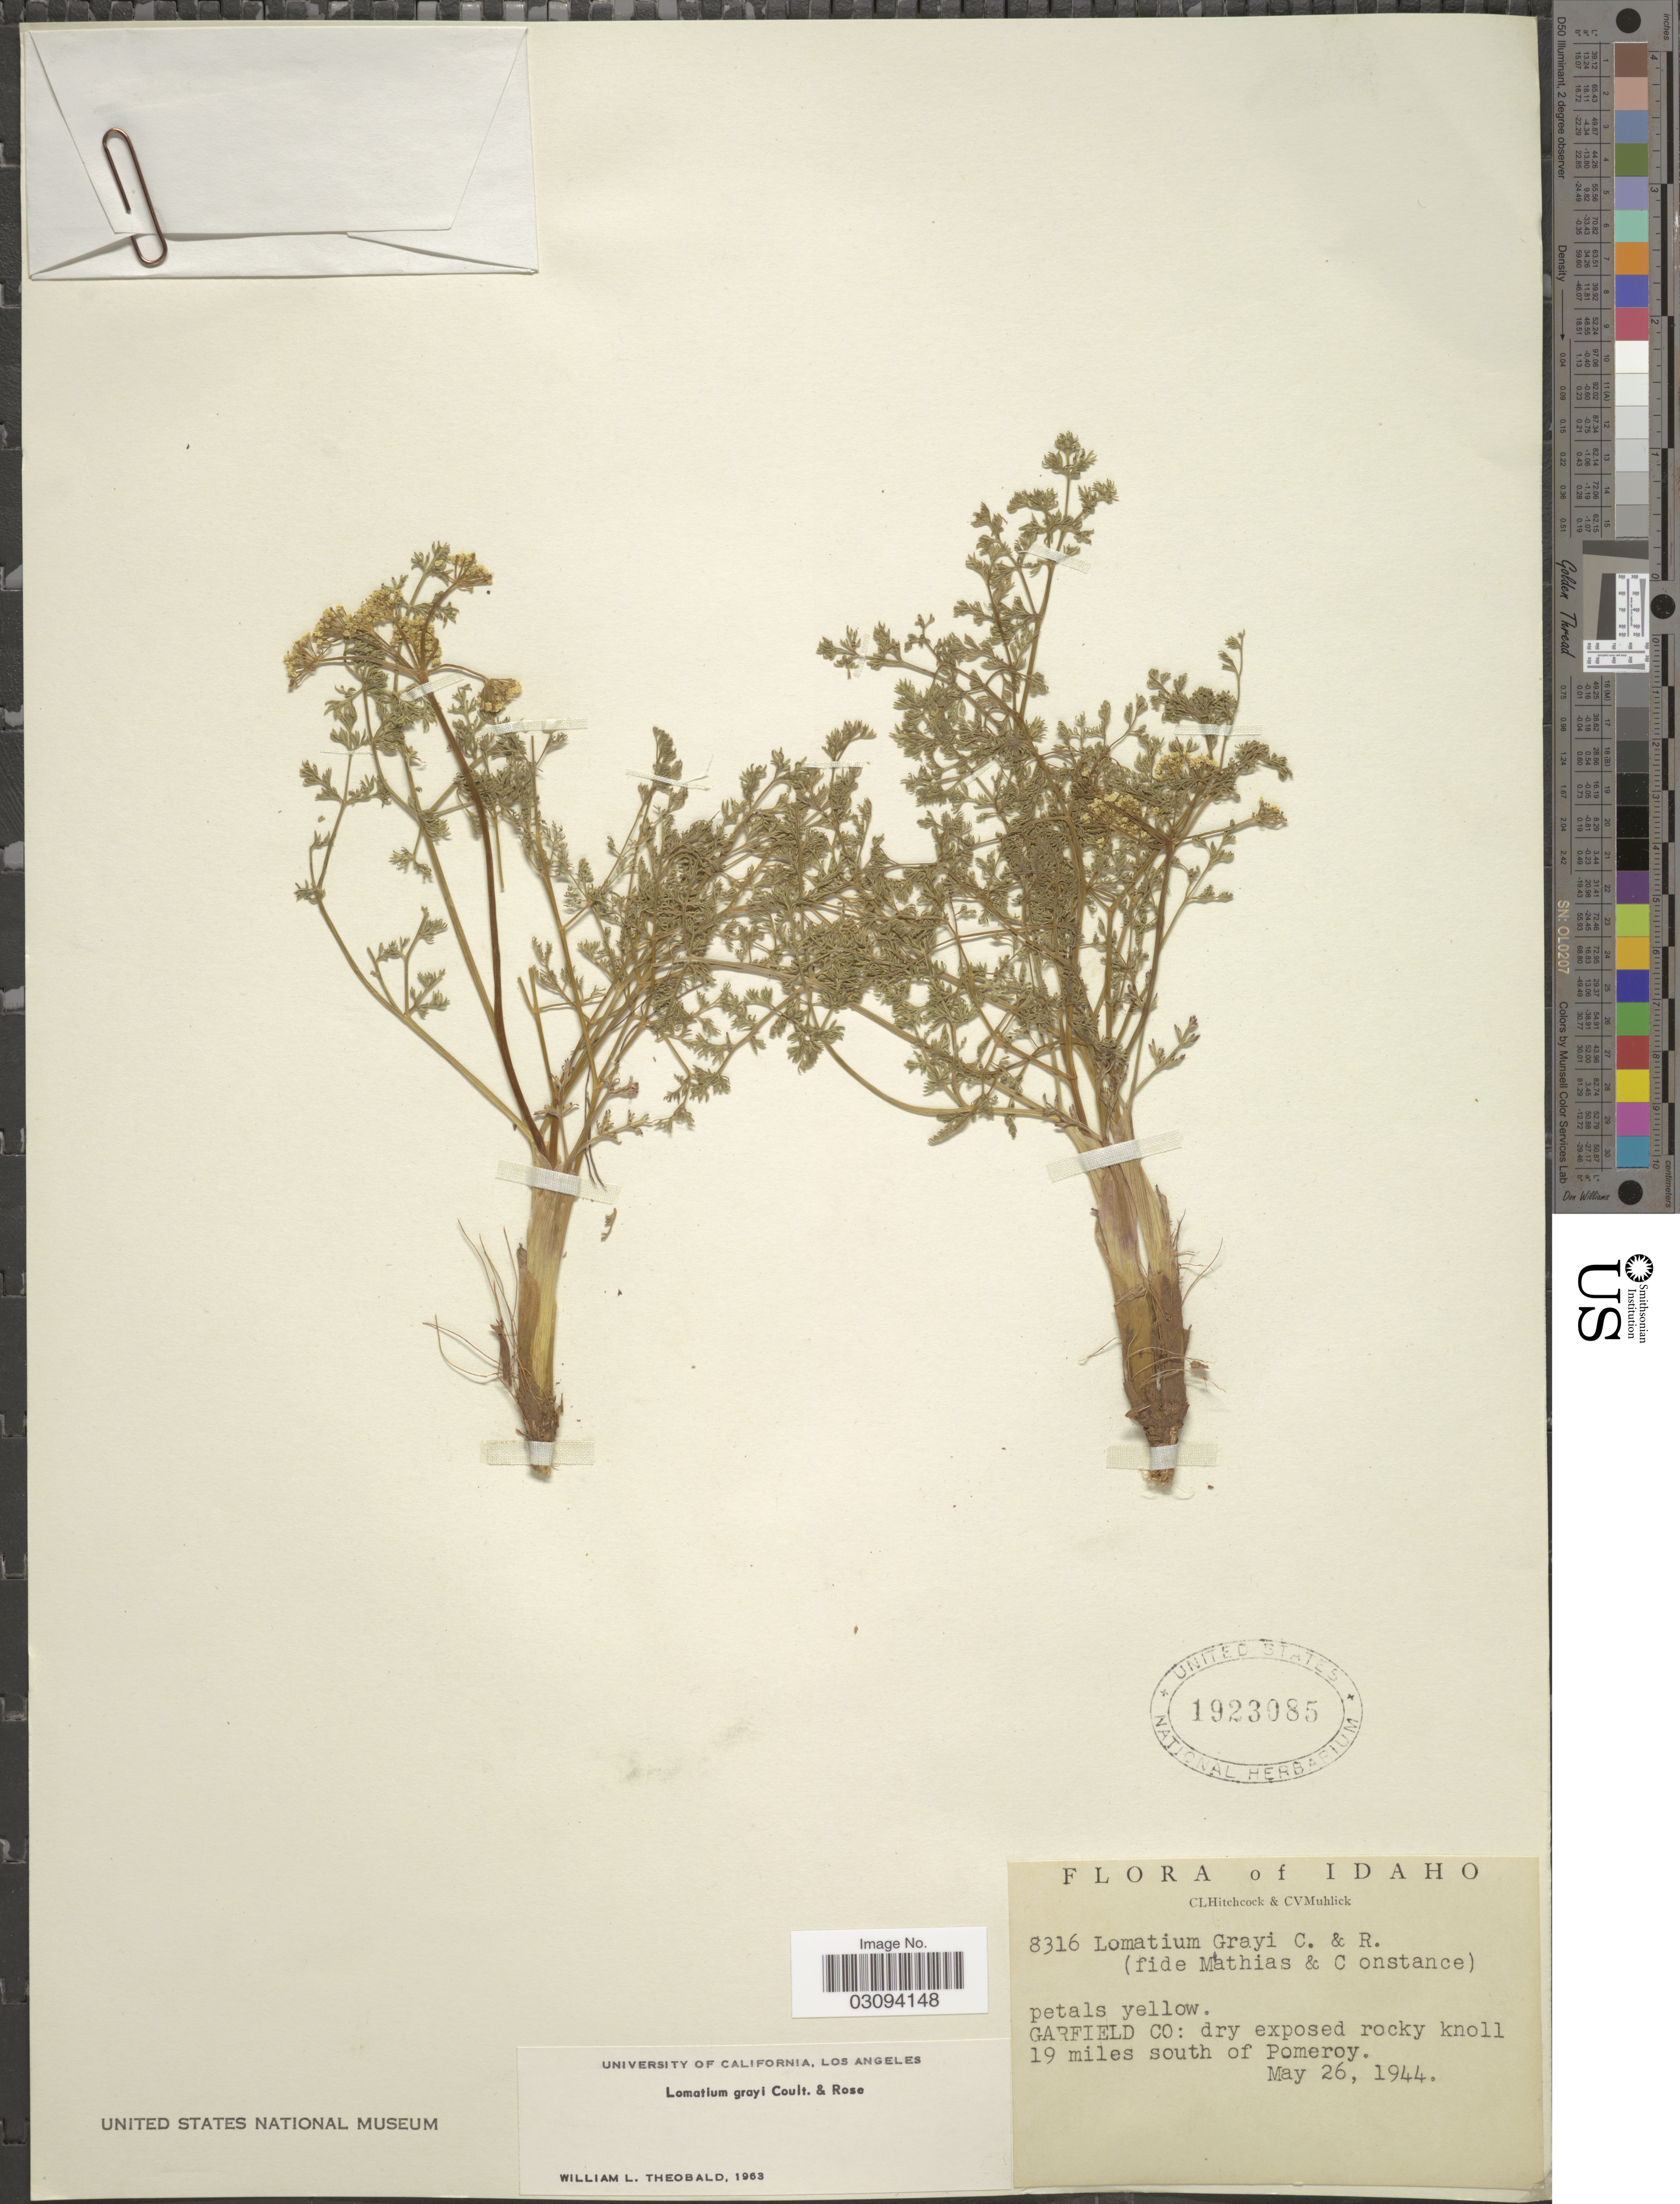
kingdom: Plantae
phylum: Tracheophyta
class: Magnoliopsida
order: Apiales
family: Apiaceae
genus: Lomatium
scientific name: Lomatium grayi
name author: (J.M. Coult. & Rose) J.M. Coult. & Rose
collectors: C. L. Hitchcock & C. V. Muhlick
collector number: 8316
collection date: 1944-05-26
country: United States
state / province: Idaho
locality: Garfield Co[?]: 19 miles south of Pomeroy.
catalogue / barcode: US 1923085